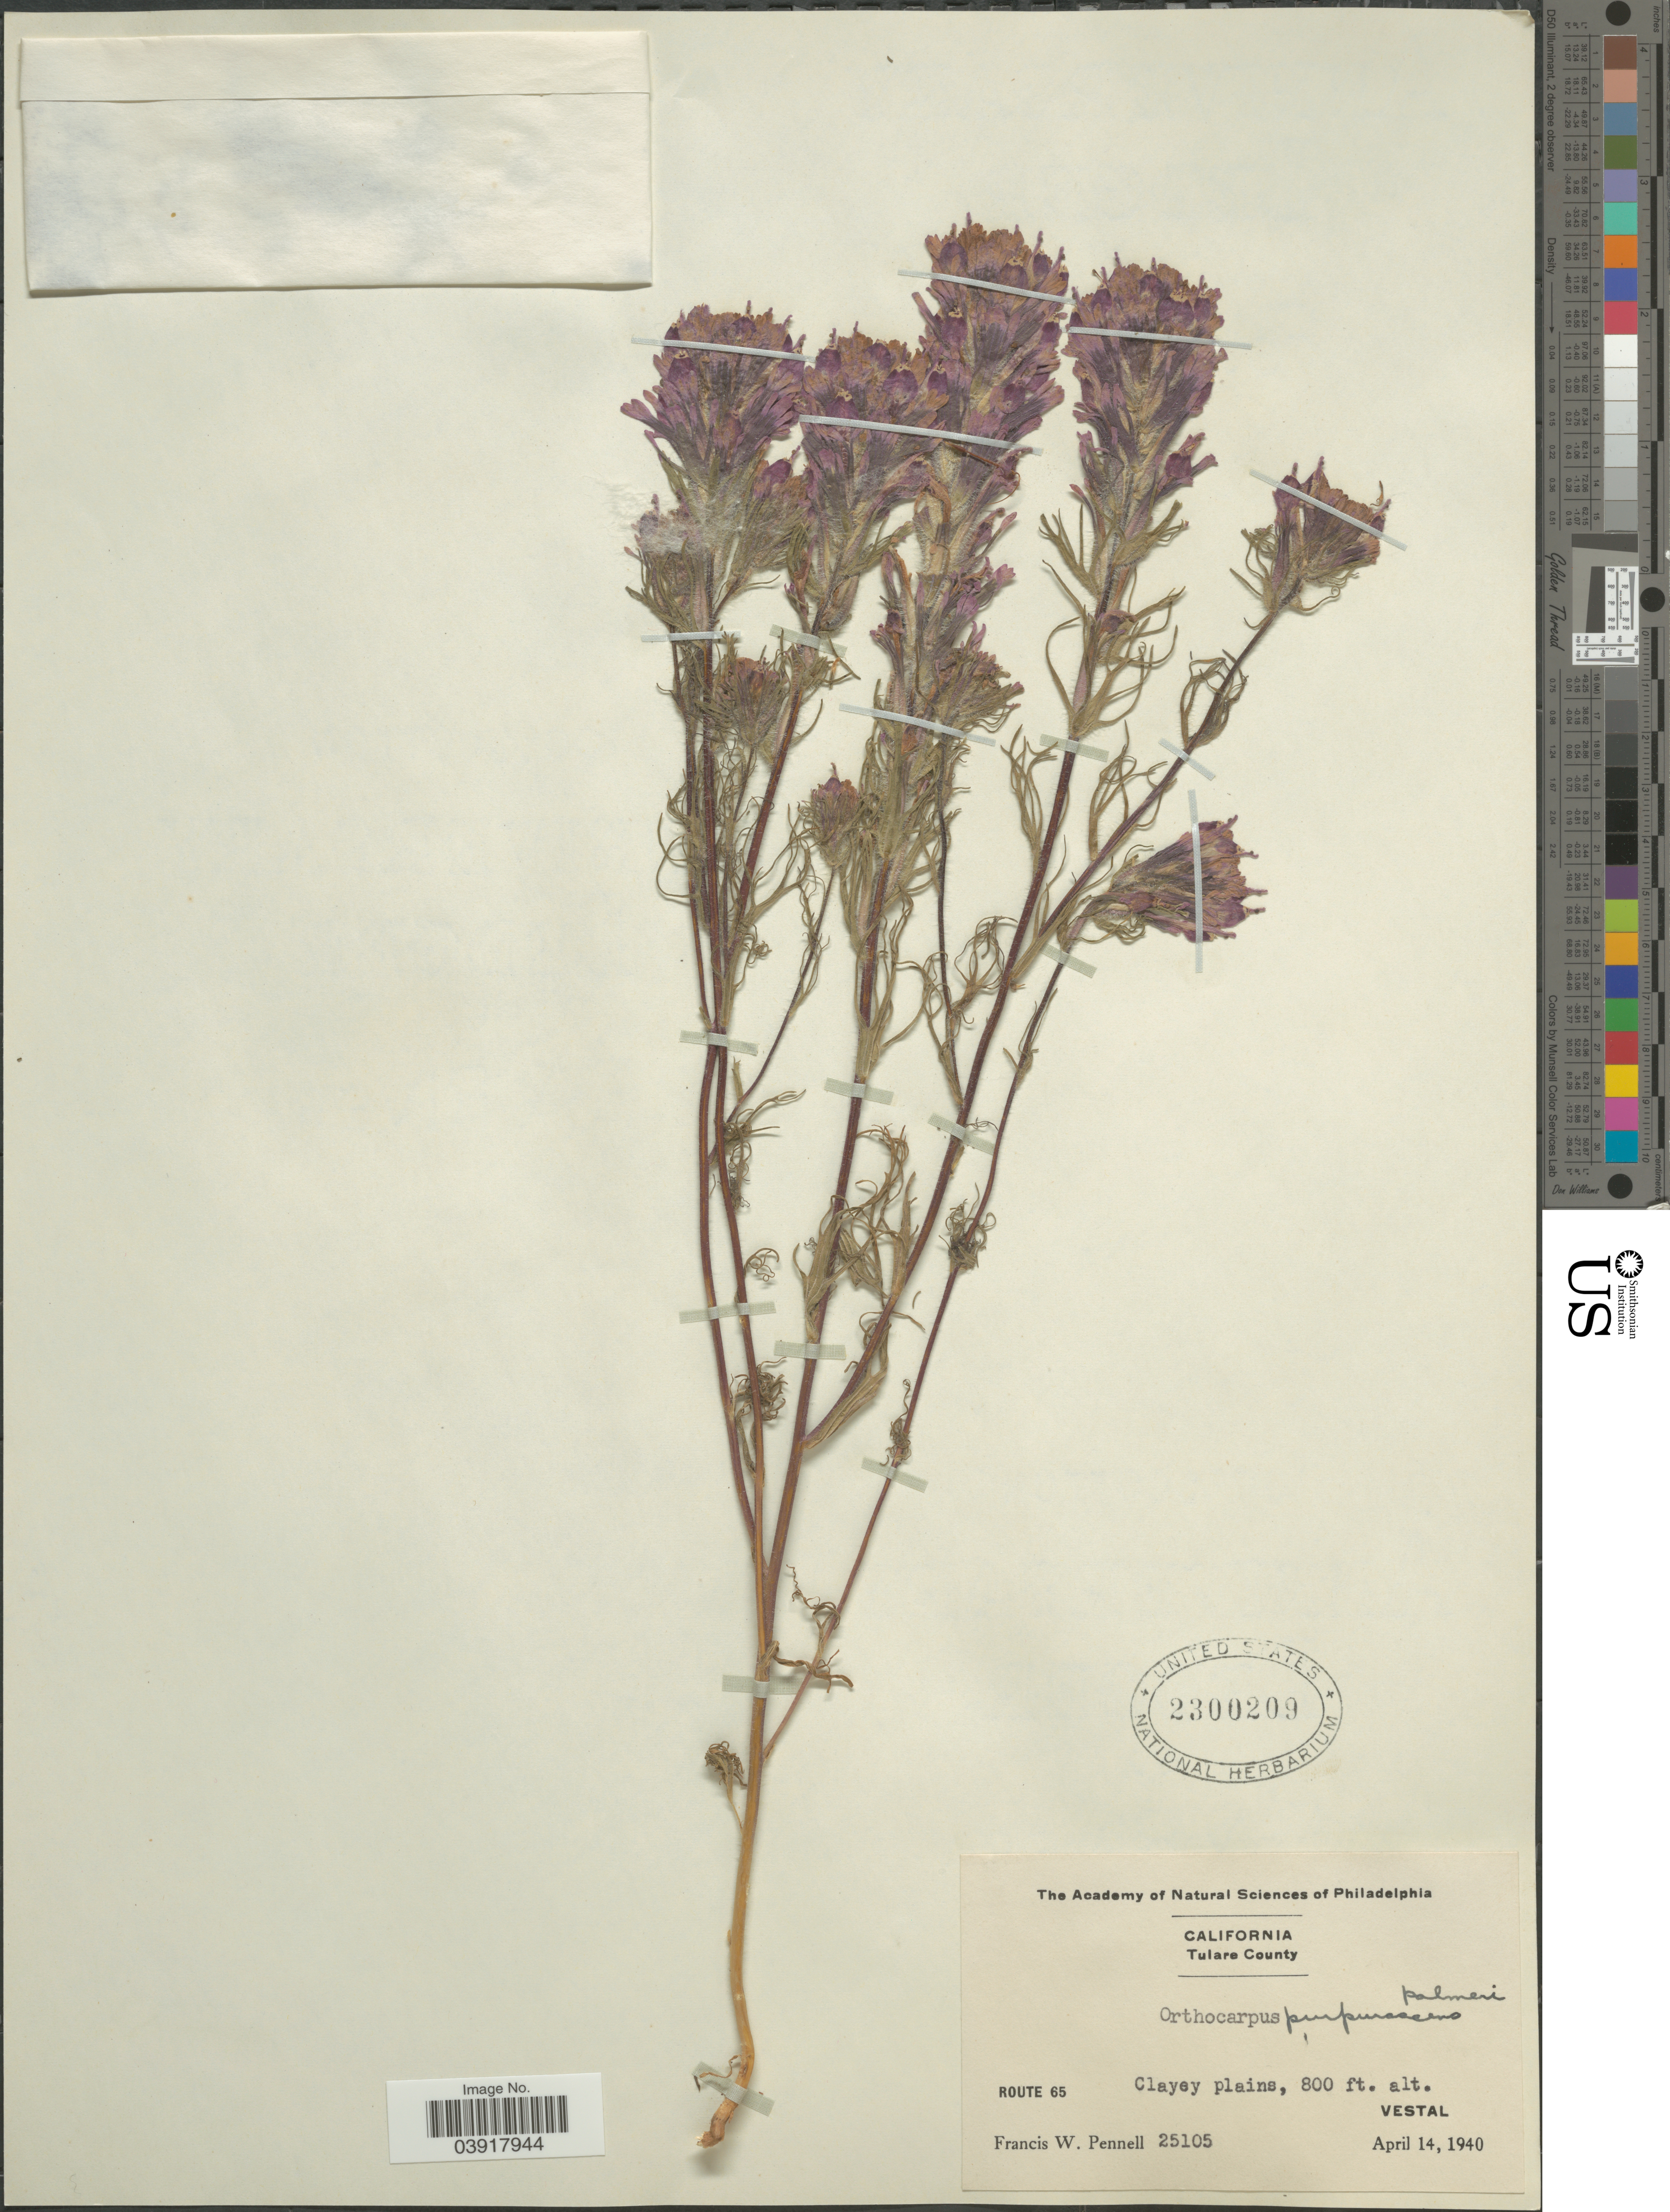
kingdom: Plantae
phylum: Tracheophyta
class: Magnoliopsida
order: Lamiales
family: Orobanchaceae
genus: Orthocarpus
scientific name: Orthocarpus purpurascens var. palmeri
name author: A. Gray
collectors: F. W. Pennell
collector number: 25105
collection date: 1940-04-14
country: United States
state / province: California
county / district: Tulare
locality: Tulare County. Route 65 Clayey plains, Vestal.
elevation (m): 244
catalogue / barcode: US 2300209